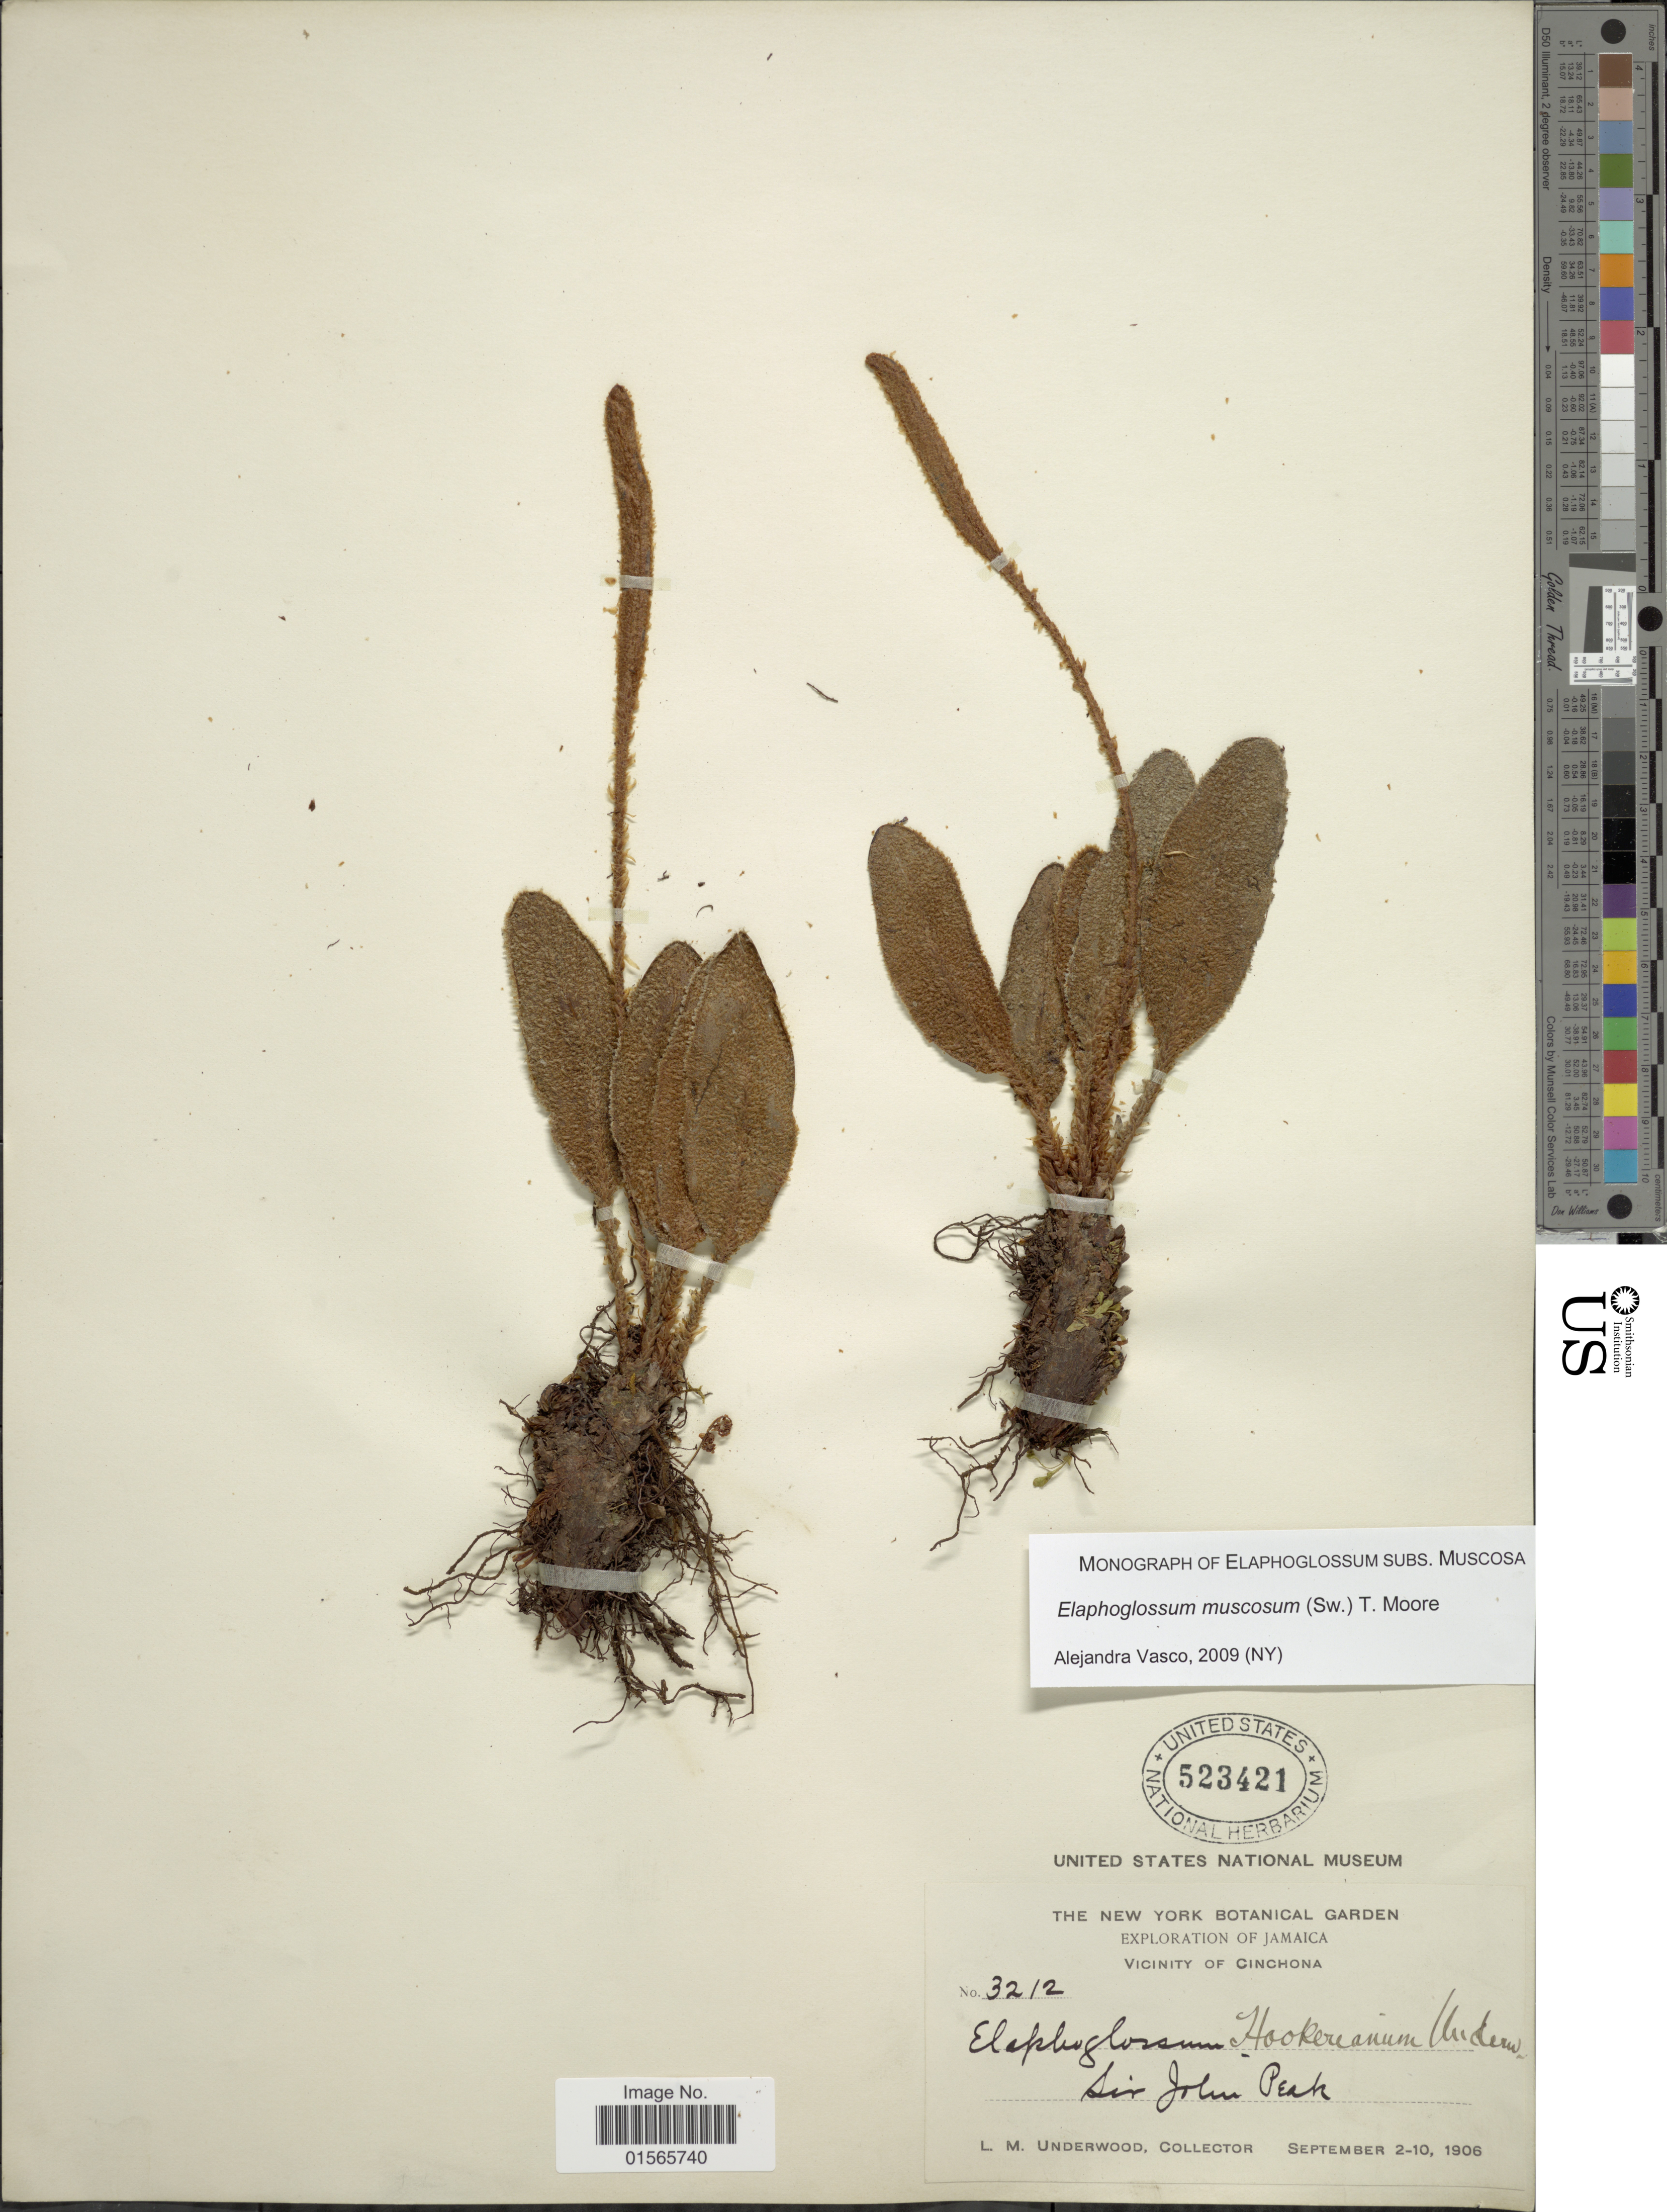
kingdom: Plantae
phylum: Tracheophyta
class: Polypodiopsida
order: Polypodiales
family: Dryopteridaceae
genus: Elaphoglossum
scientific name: Elaphoglossum muscosum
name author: (Sw.) T. Moore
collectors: L. M. Underwood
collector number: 3212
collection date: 1906-09-02/1906-09-10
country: Jamaica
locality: Vicinity of Cinchona, Sir John Peak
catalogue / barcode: US 523421